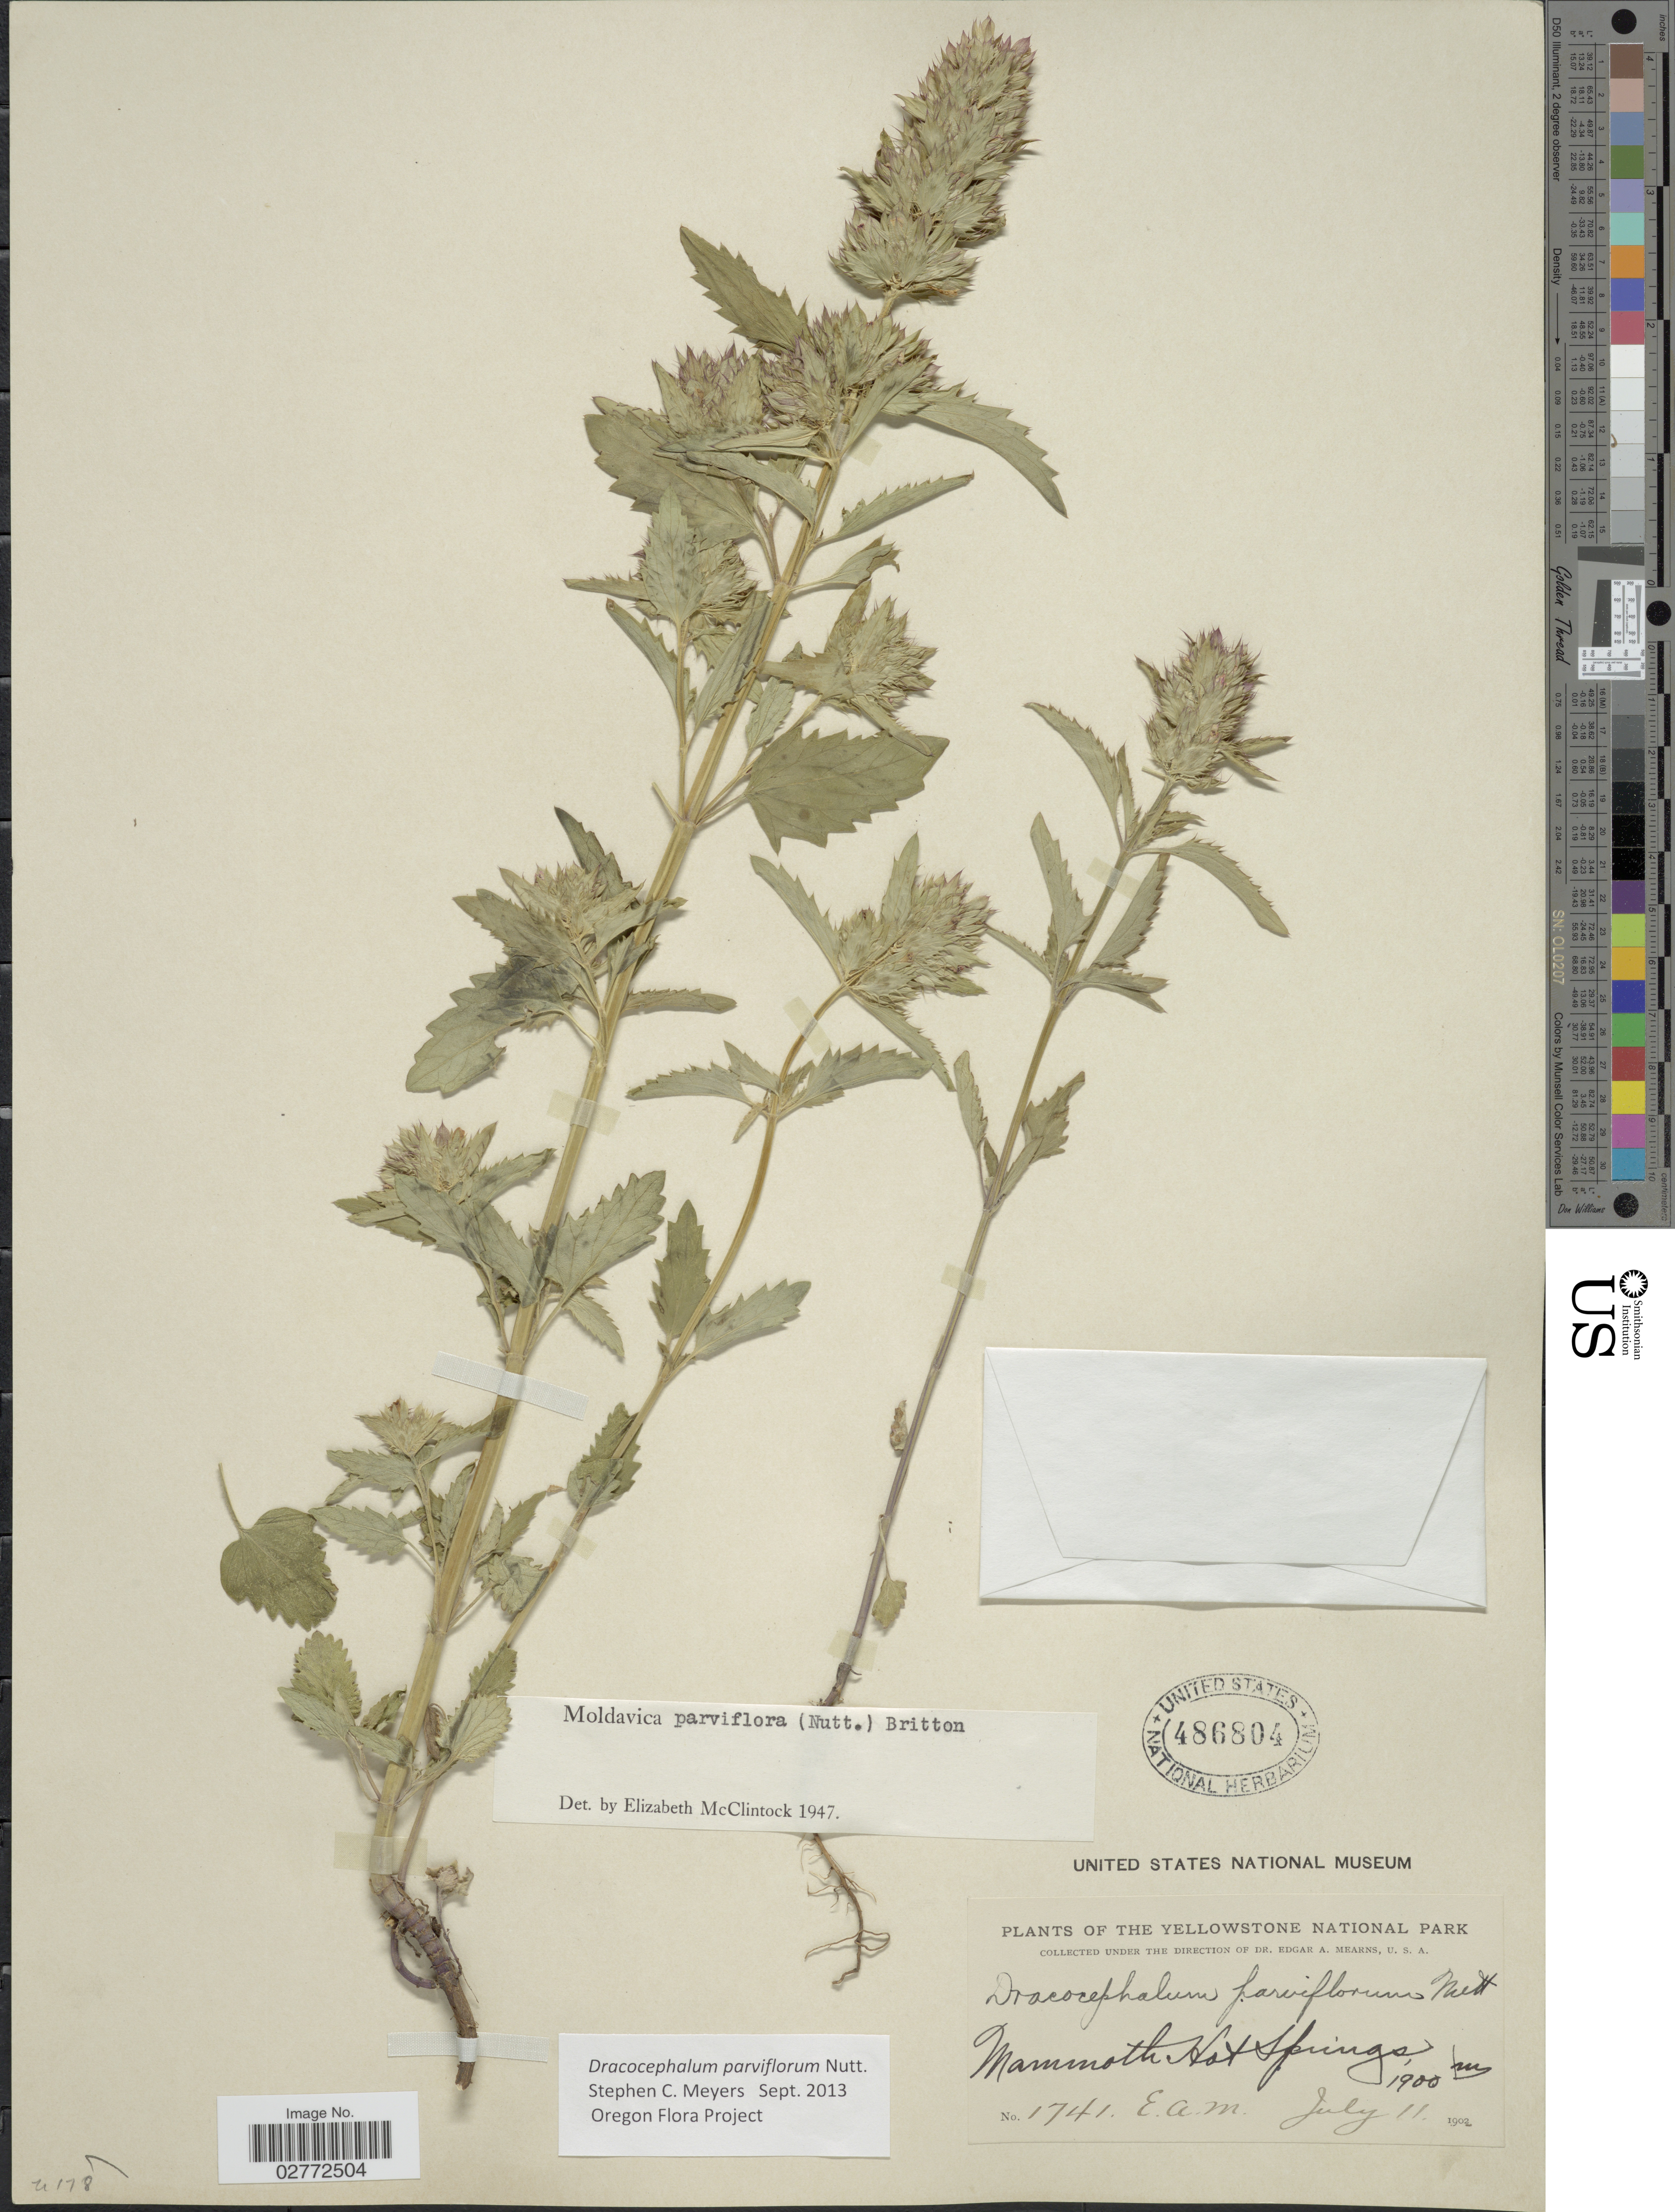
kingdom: Plantae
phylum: Tracheophyta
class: Magnoliopsida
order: Lamiales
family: Lamiaceae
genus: Dracocephalum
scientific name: Dracocephalum parviflorum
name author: Nutt.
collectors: E. A. Mearns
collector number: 1741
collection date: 1902-07-11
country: United States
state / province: Wyoming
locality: The Yellowstone National Park. Mammoth Hot Springs.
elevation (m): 1900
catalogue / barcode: US 486804